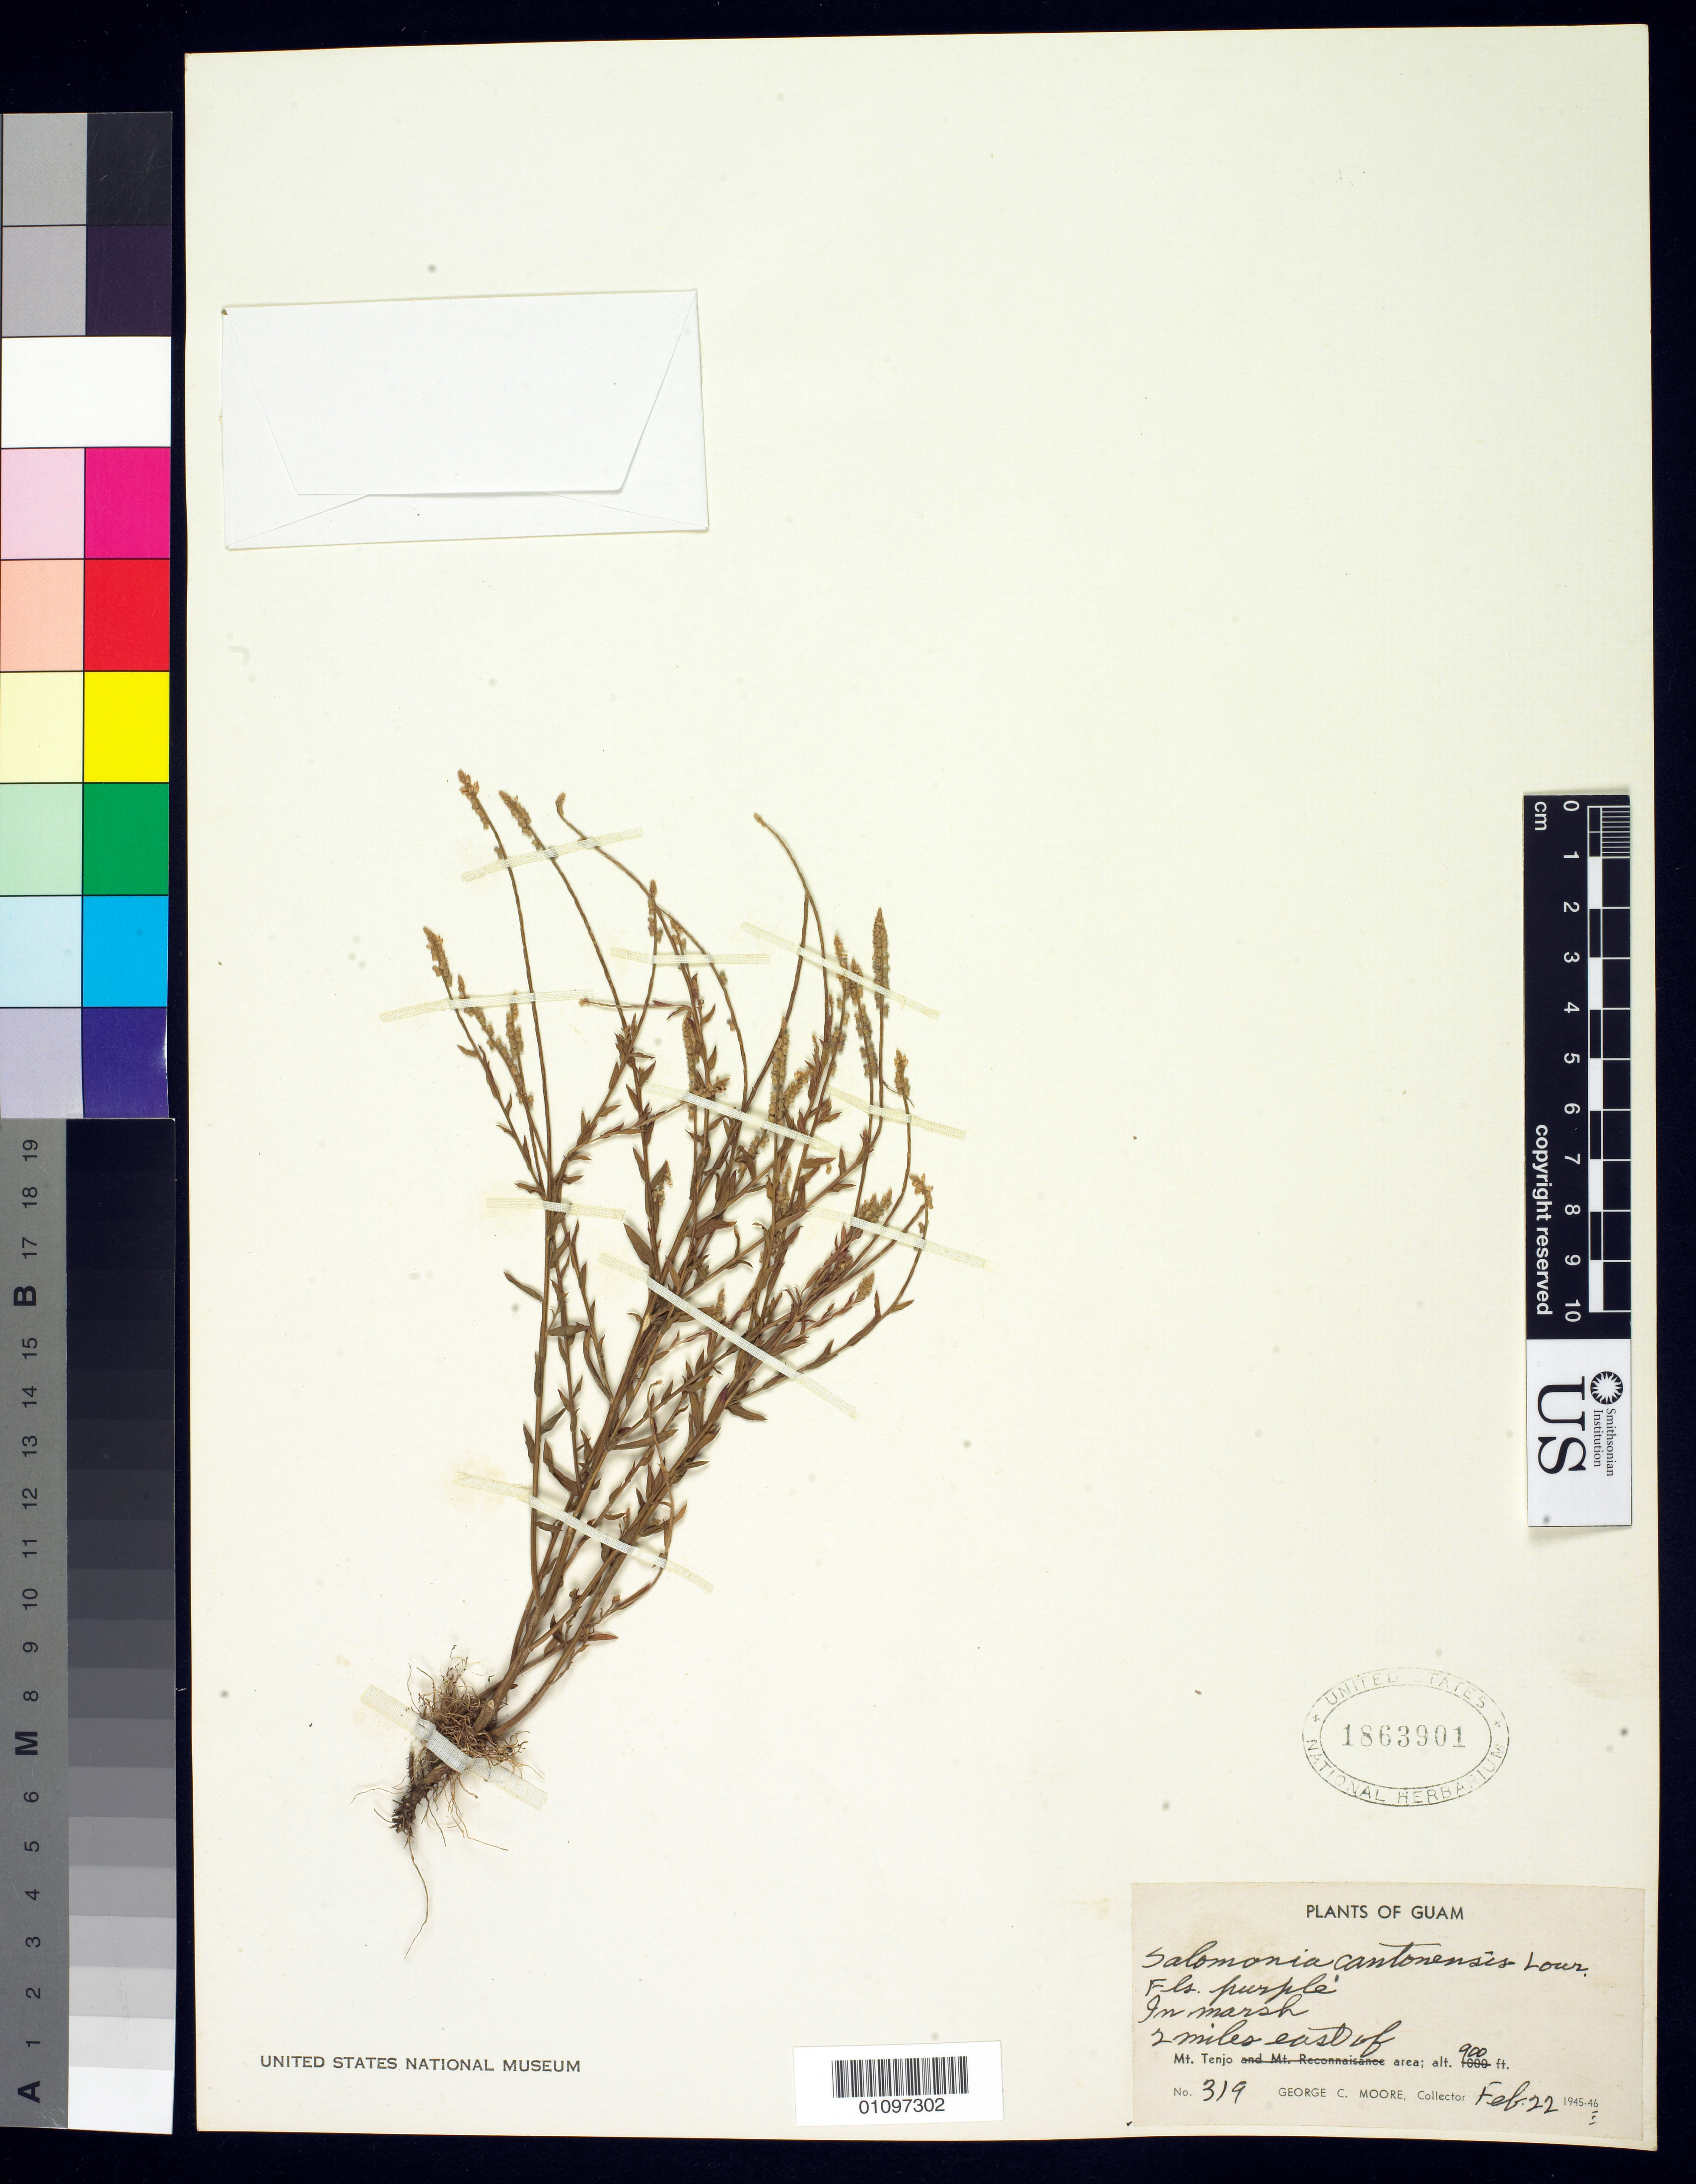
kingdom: Plantae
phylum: Tracheophyta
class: Magnoliopsida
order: Fabales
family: Polygalaceae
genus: Salomonia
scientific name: Salomonia cantoniensis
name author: Lour.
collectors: G. C. Moore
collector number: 319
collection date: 1946-02-22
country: Guam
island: Guam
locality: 2 miles east of Mt. Tenjo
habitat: In marsh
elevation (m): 274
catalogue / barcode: US 1863901